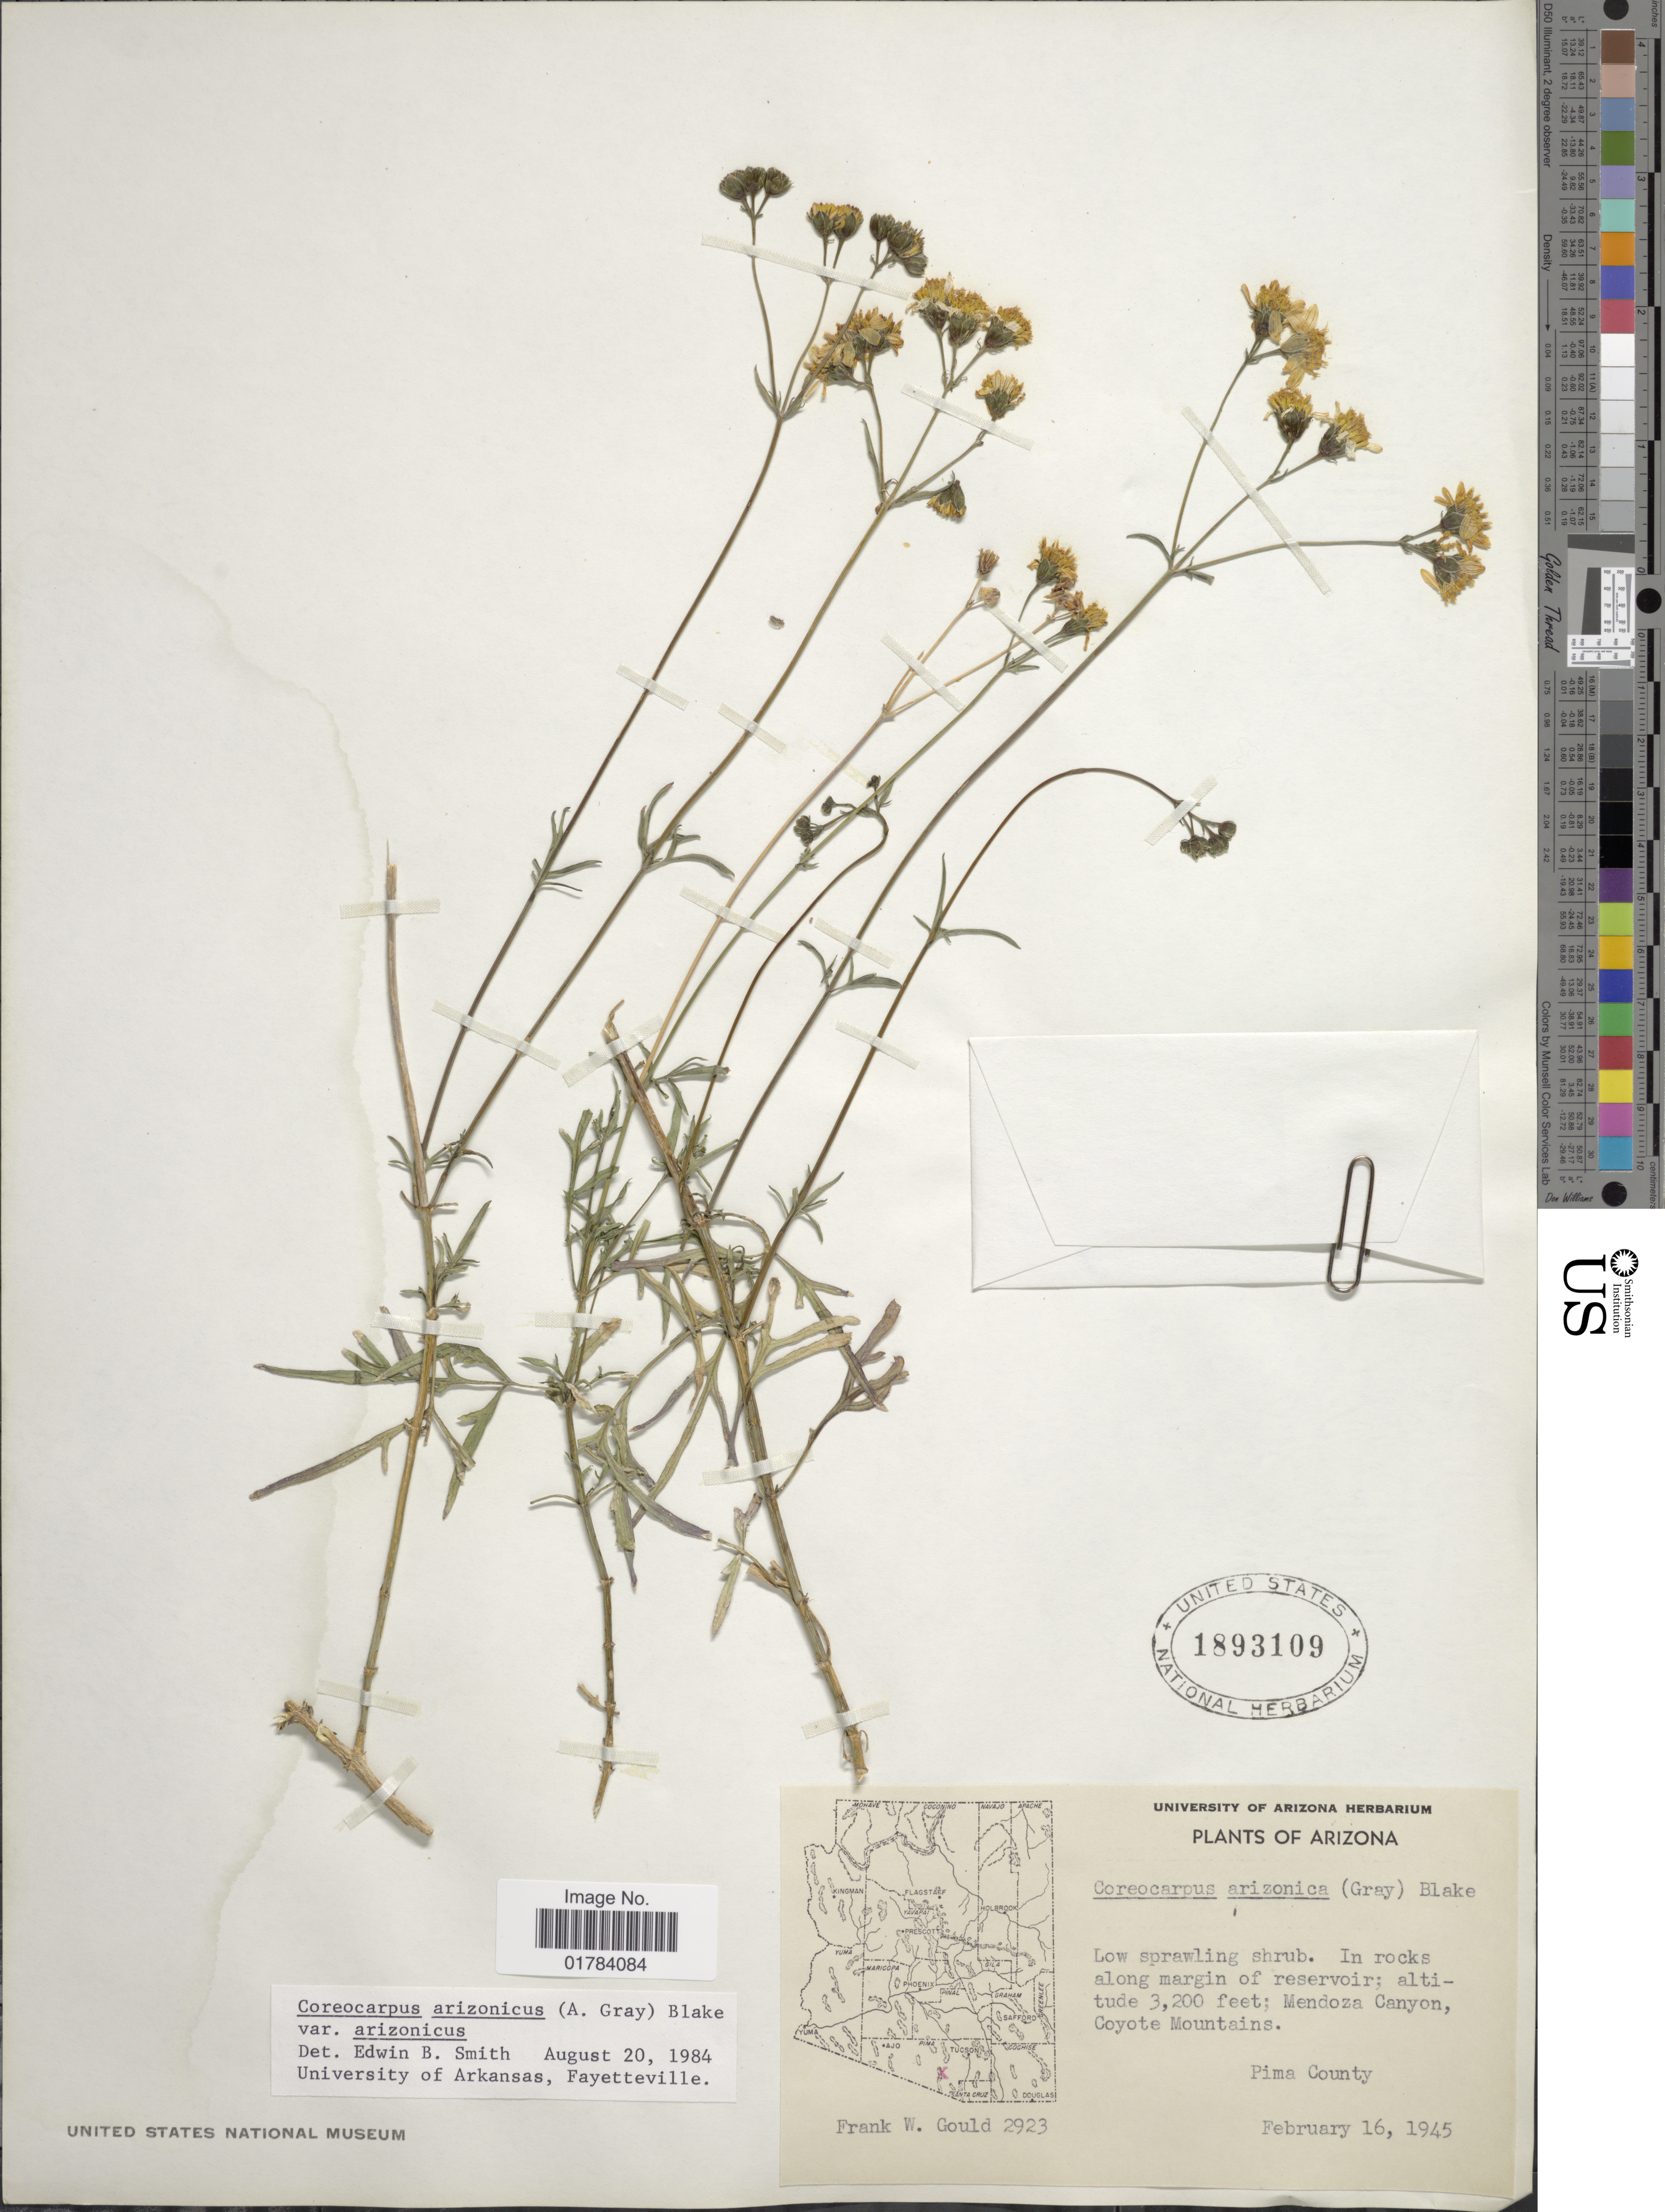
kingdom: Plantae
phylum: Tracheophyta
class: Magnoliopsida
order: Asterales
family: Asteraceae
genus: Coreocarpus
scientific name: Coreocarpus arizonicus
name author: (A. Gray) S.F. Blake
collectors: F. W. Gould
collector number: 2923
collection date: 1945-02-16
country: United States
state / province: Arizona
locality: Mendoza Canyon, Coyote Mountains; Pima County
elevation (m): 975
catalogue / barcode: US 1893109